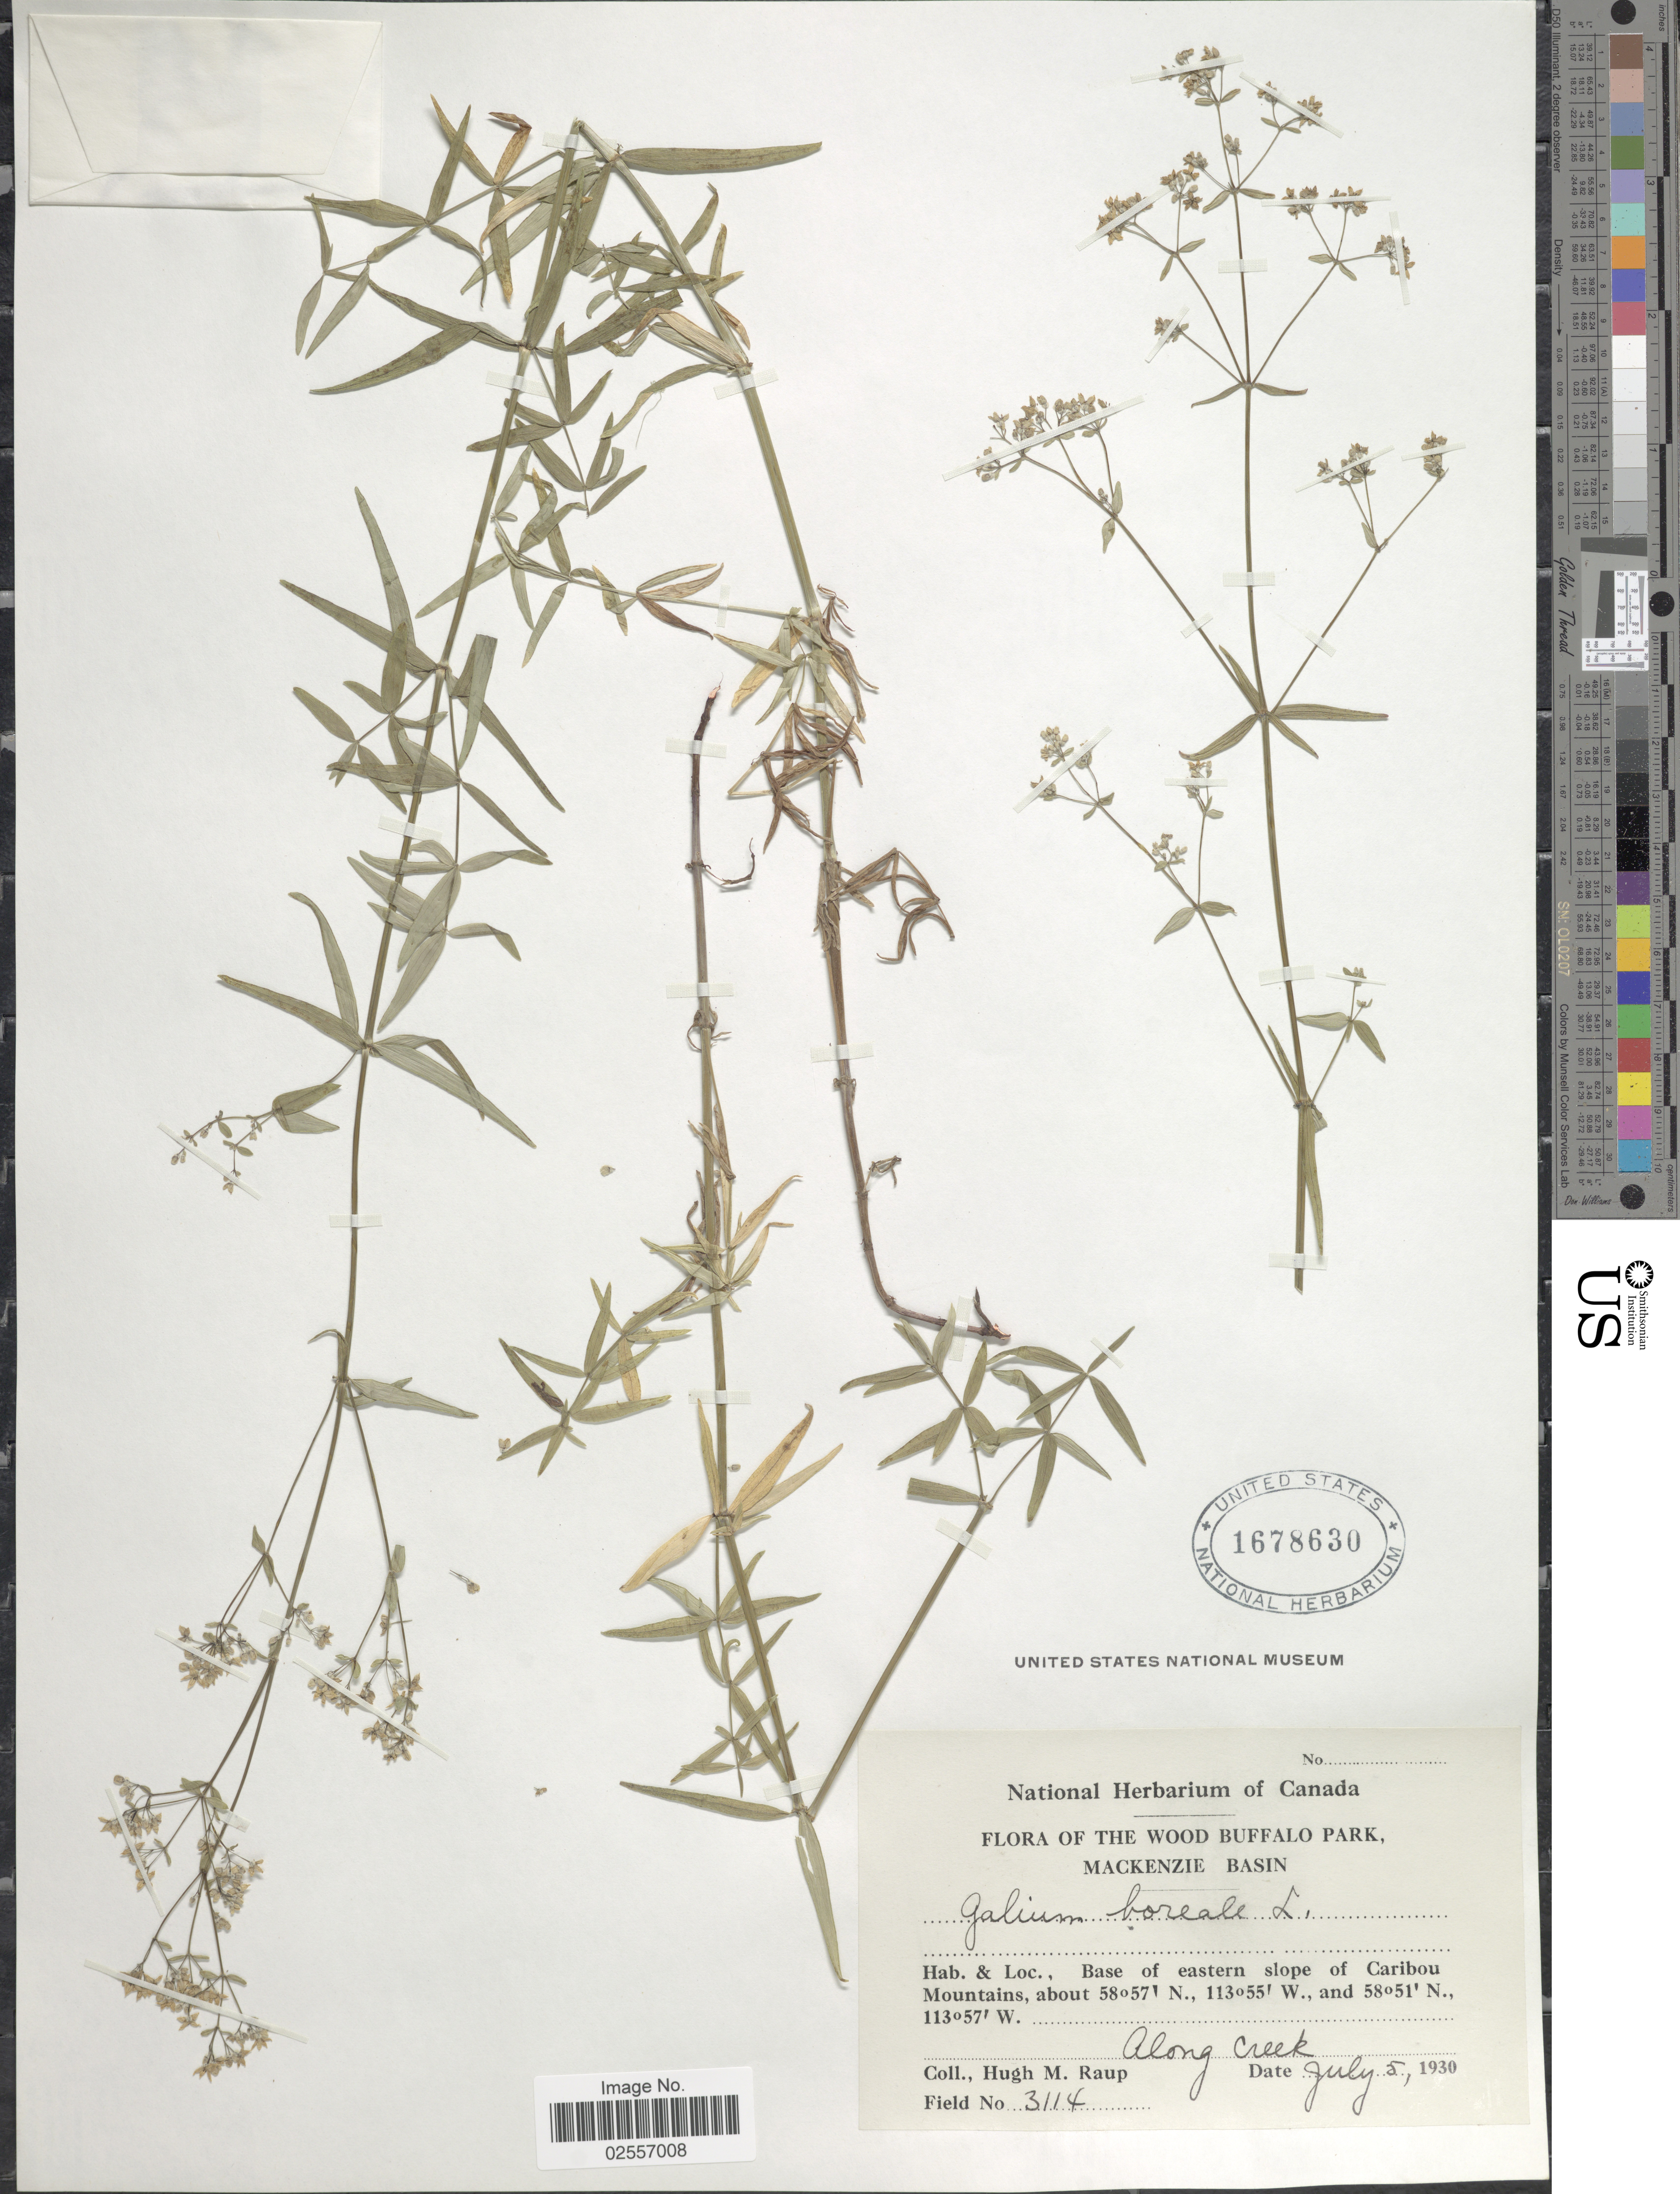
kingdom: Plantae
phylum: Tracheophyta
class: Magnoliopsida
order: Gentianales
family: Rubiaceae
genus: Galium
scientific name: Galium boreale L.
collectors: H. Raup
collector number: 3114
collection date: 1930-07-05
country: Canada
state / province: Alberta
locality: The Wood Buffalo Park, Mackenzie Basin, base eastern slope of Caribou Mountains, along Creek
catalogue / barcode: US 1678630